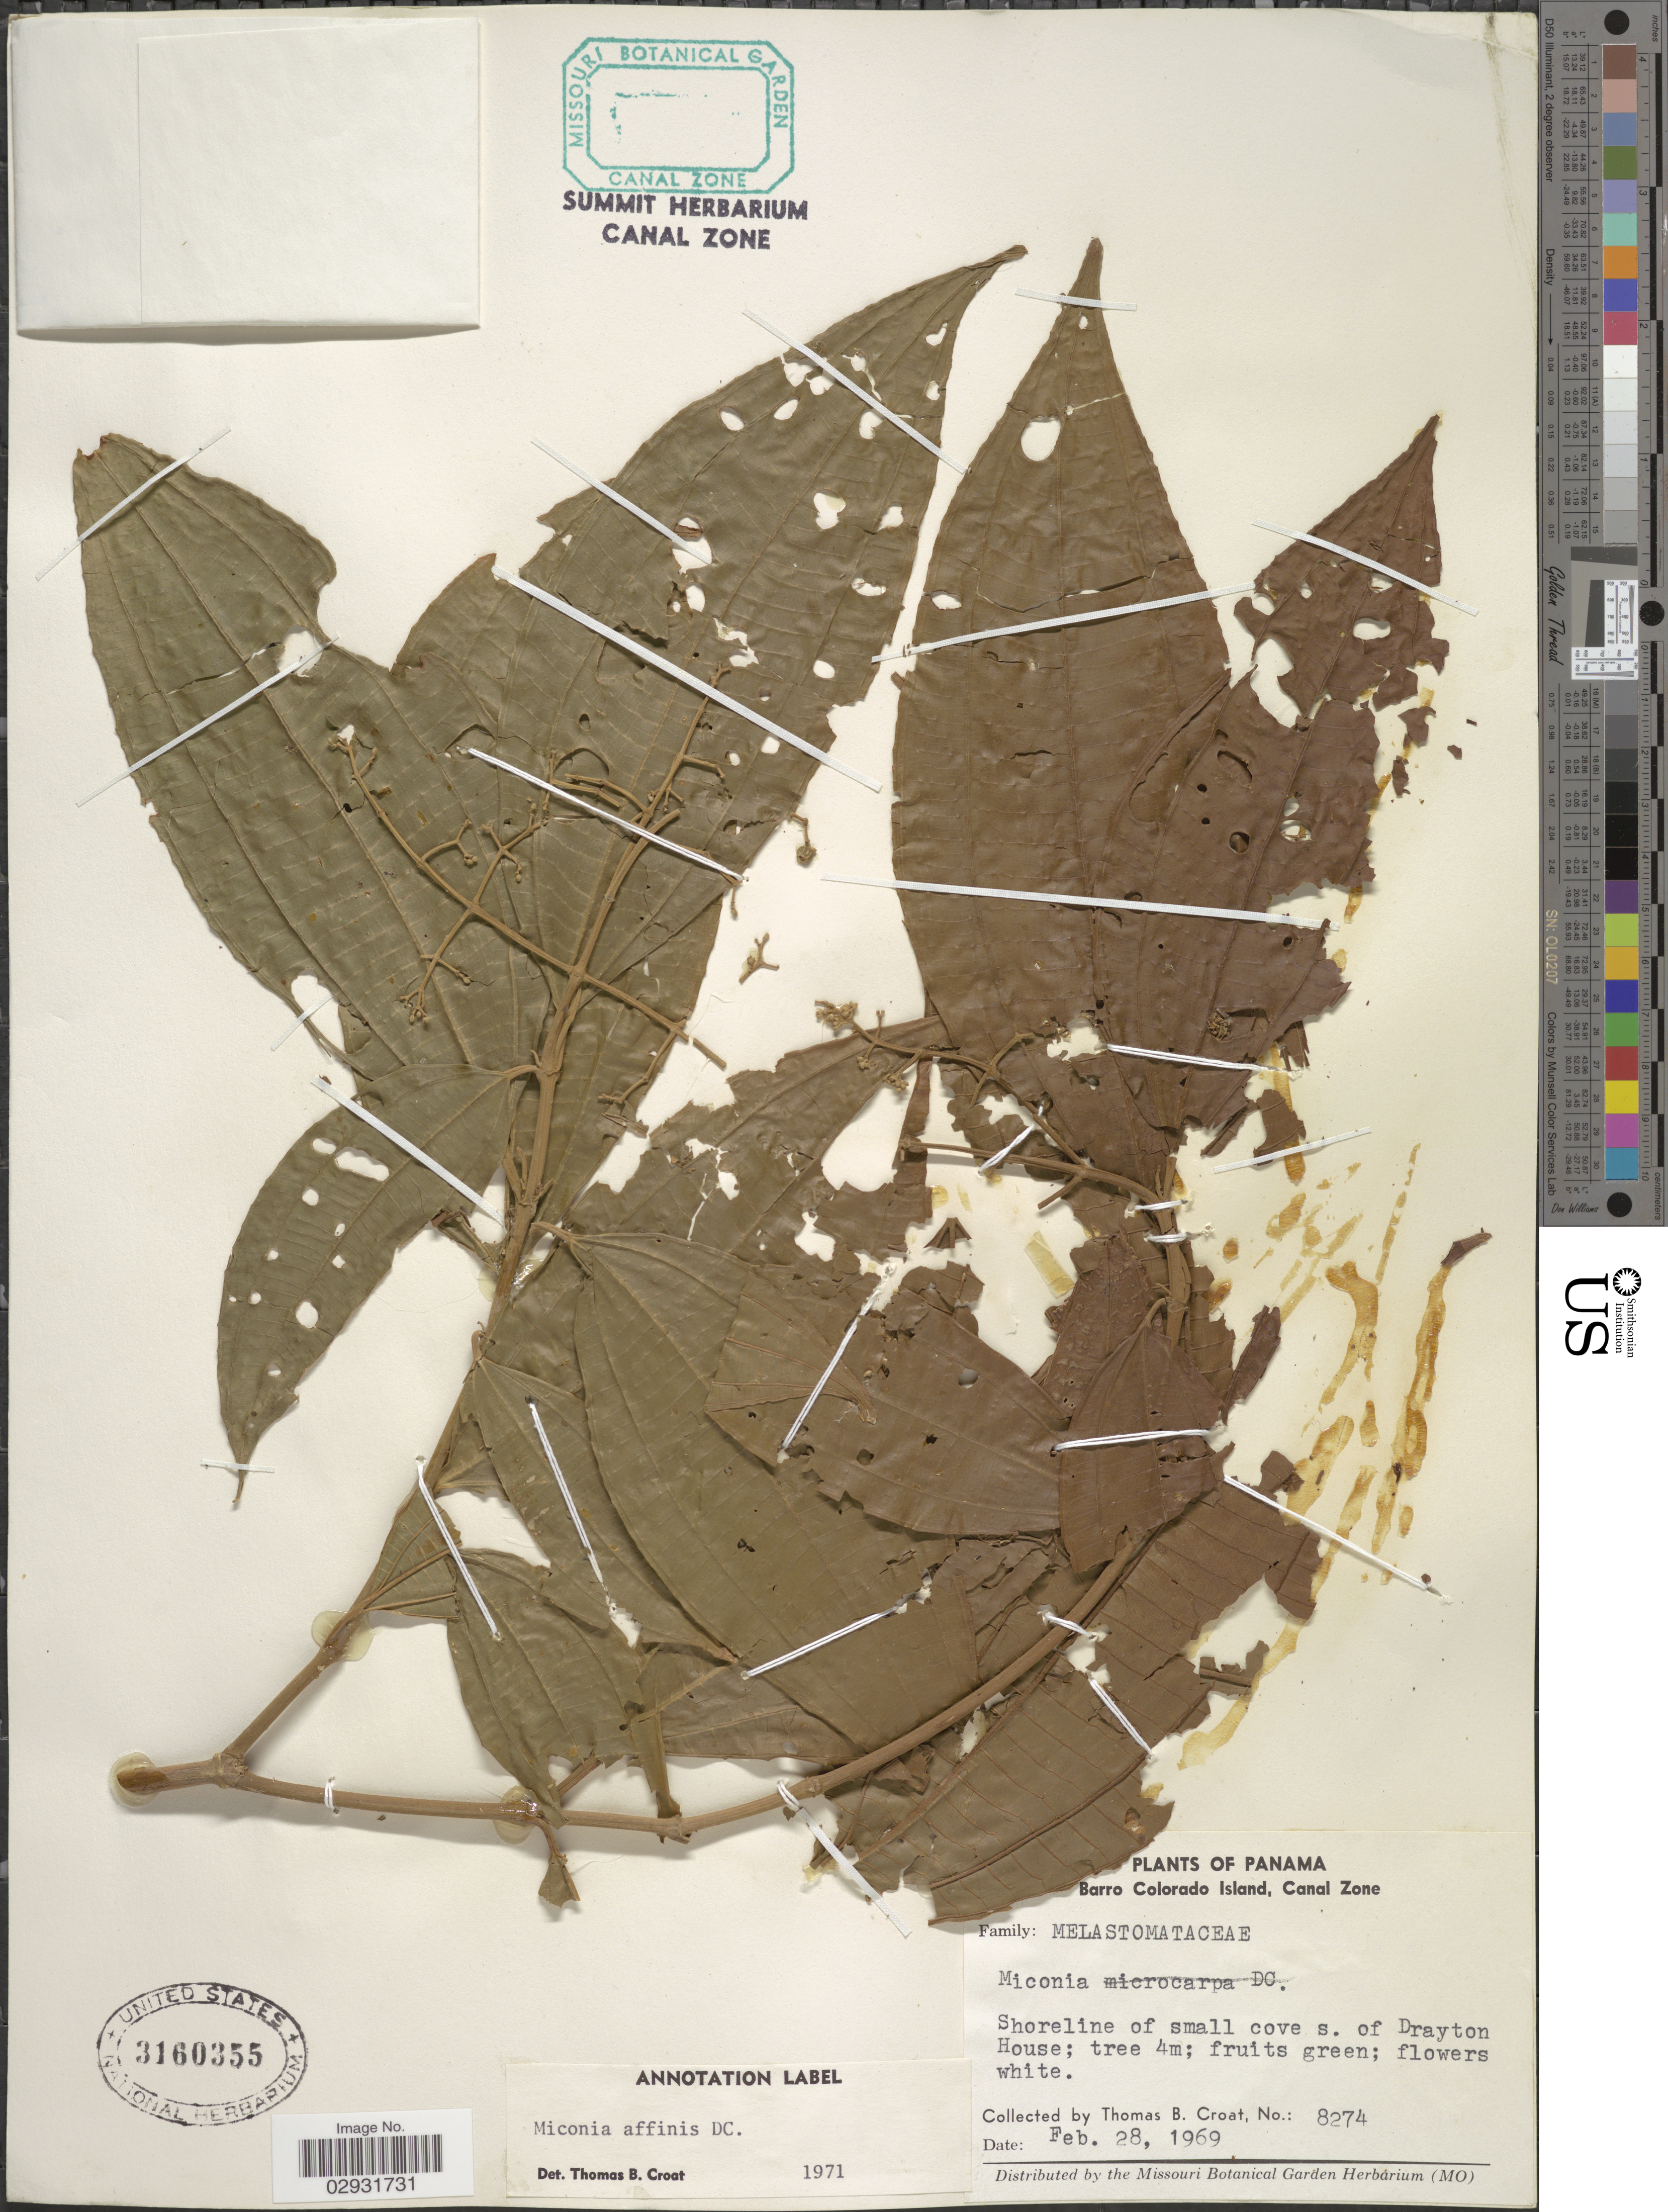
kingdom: Plantae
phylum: Tracheophyta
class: Magnoliopsida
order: Myrtales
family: Melastomataceae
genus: Miconia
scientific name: Miconia affinis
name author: DC.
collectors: T. B. Croat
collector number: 8274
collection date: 1969-02-28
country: Panama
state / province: Panamá Oeste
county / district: Canal Zone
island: Barro Colorado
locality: Barro Colorado Island, Canal Zone. Shoreline of small cove s. of Drayton House.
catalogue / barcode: US 3160355